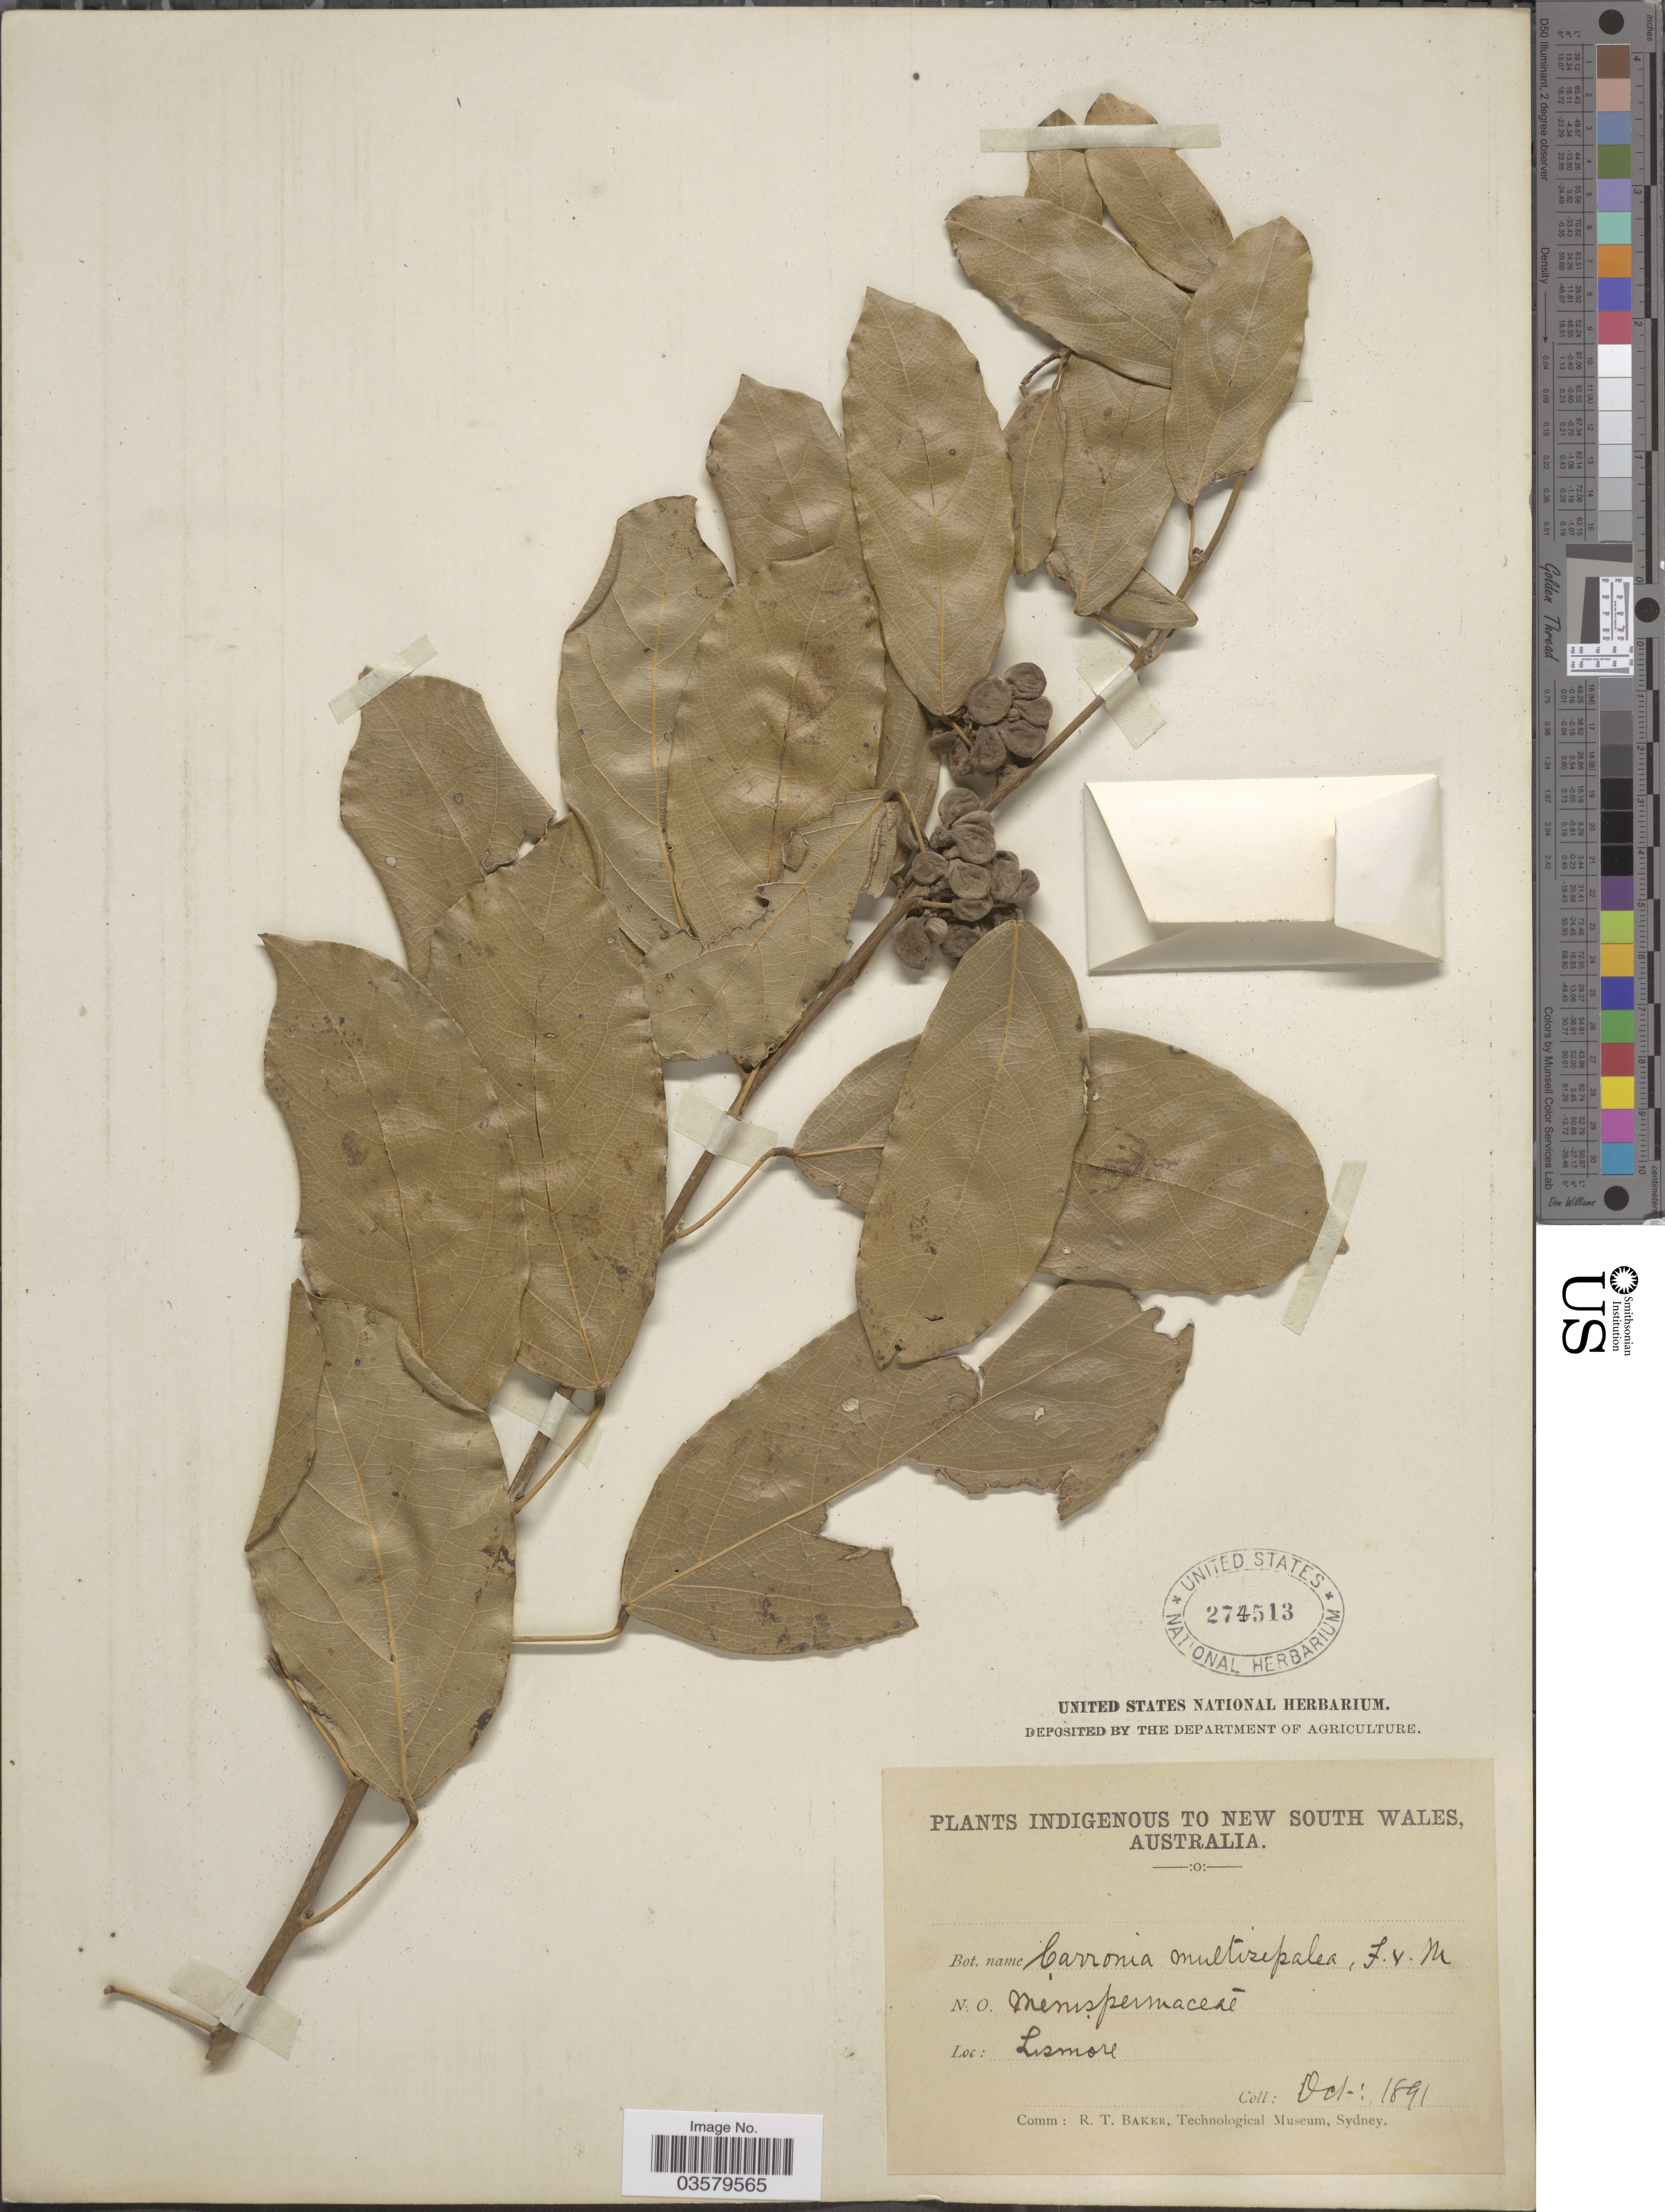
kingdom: Plantae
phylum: Tracheophyta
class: Magnoliopsida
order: Ranunculales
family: Menispermaceae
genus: Carronia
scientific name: Carronia multisepalea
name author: F. Muell.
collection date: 1891-10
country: Australia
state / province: New South Wales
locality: Lismore.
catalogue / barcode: US 274513